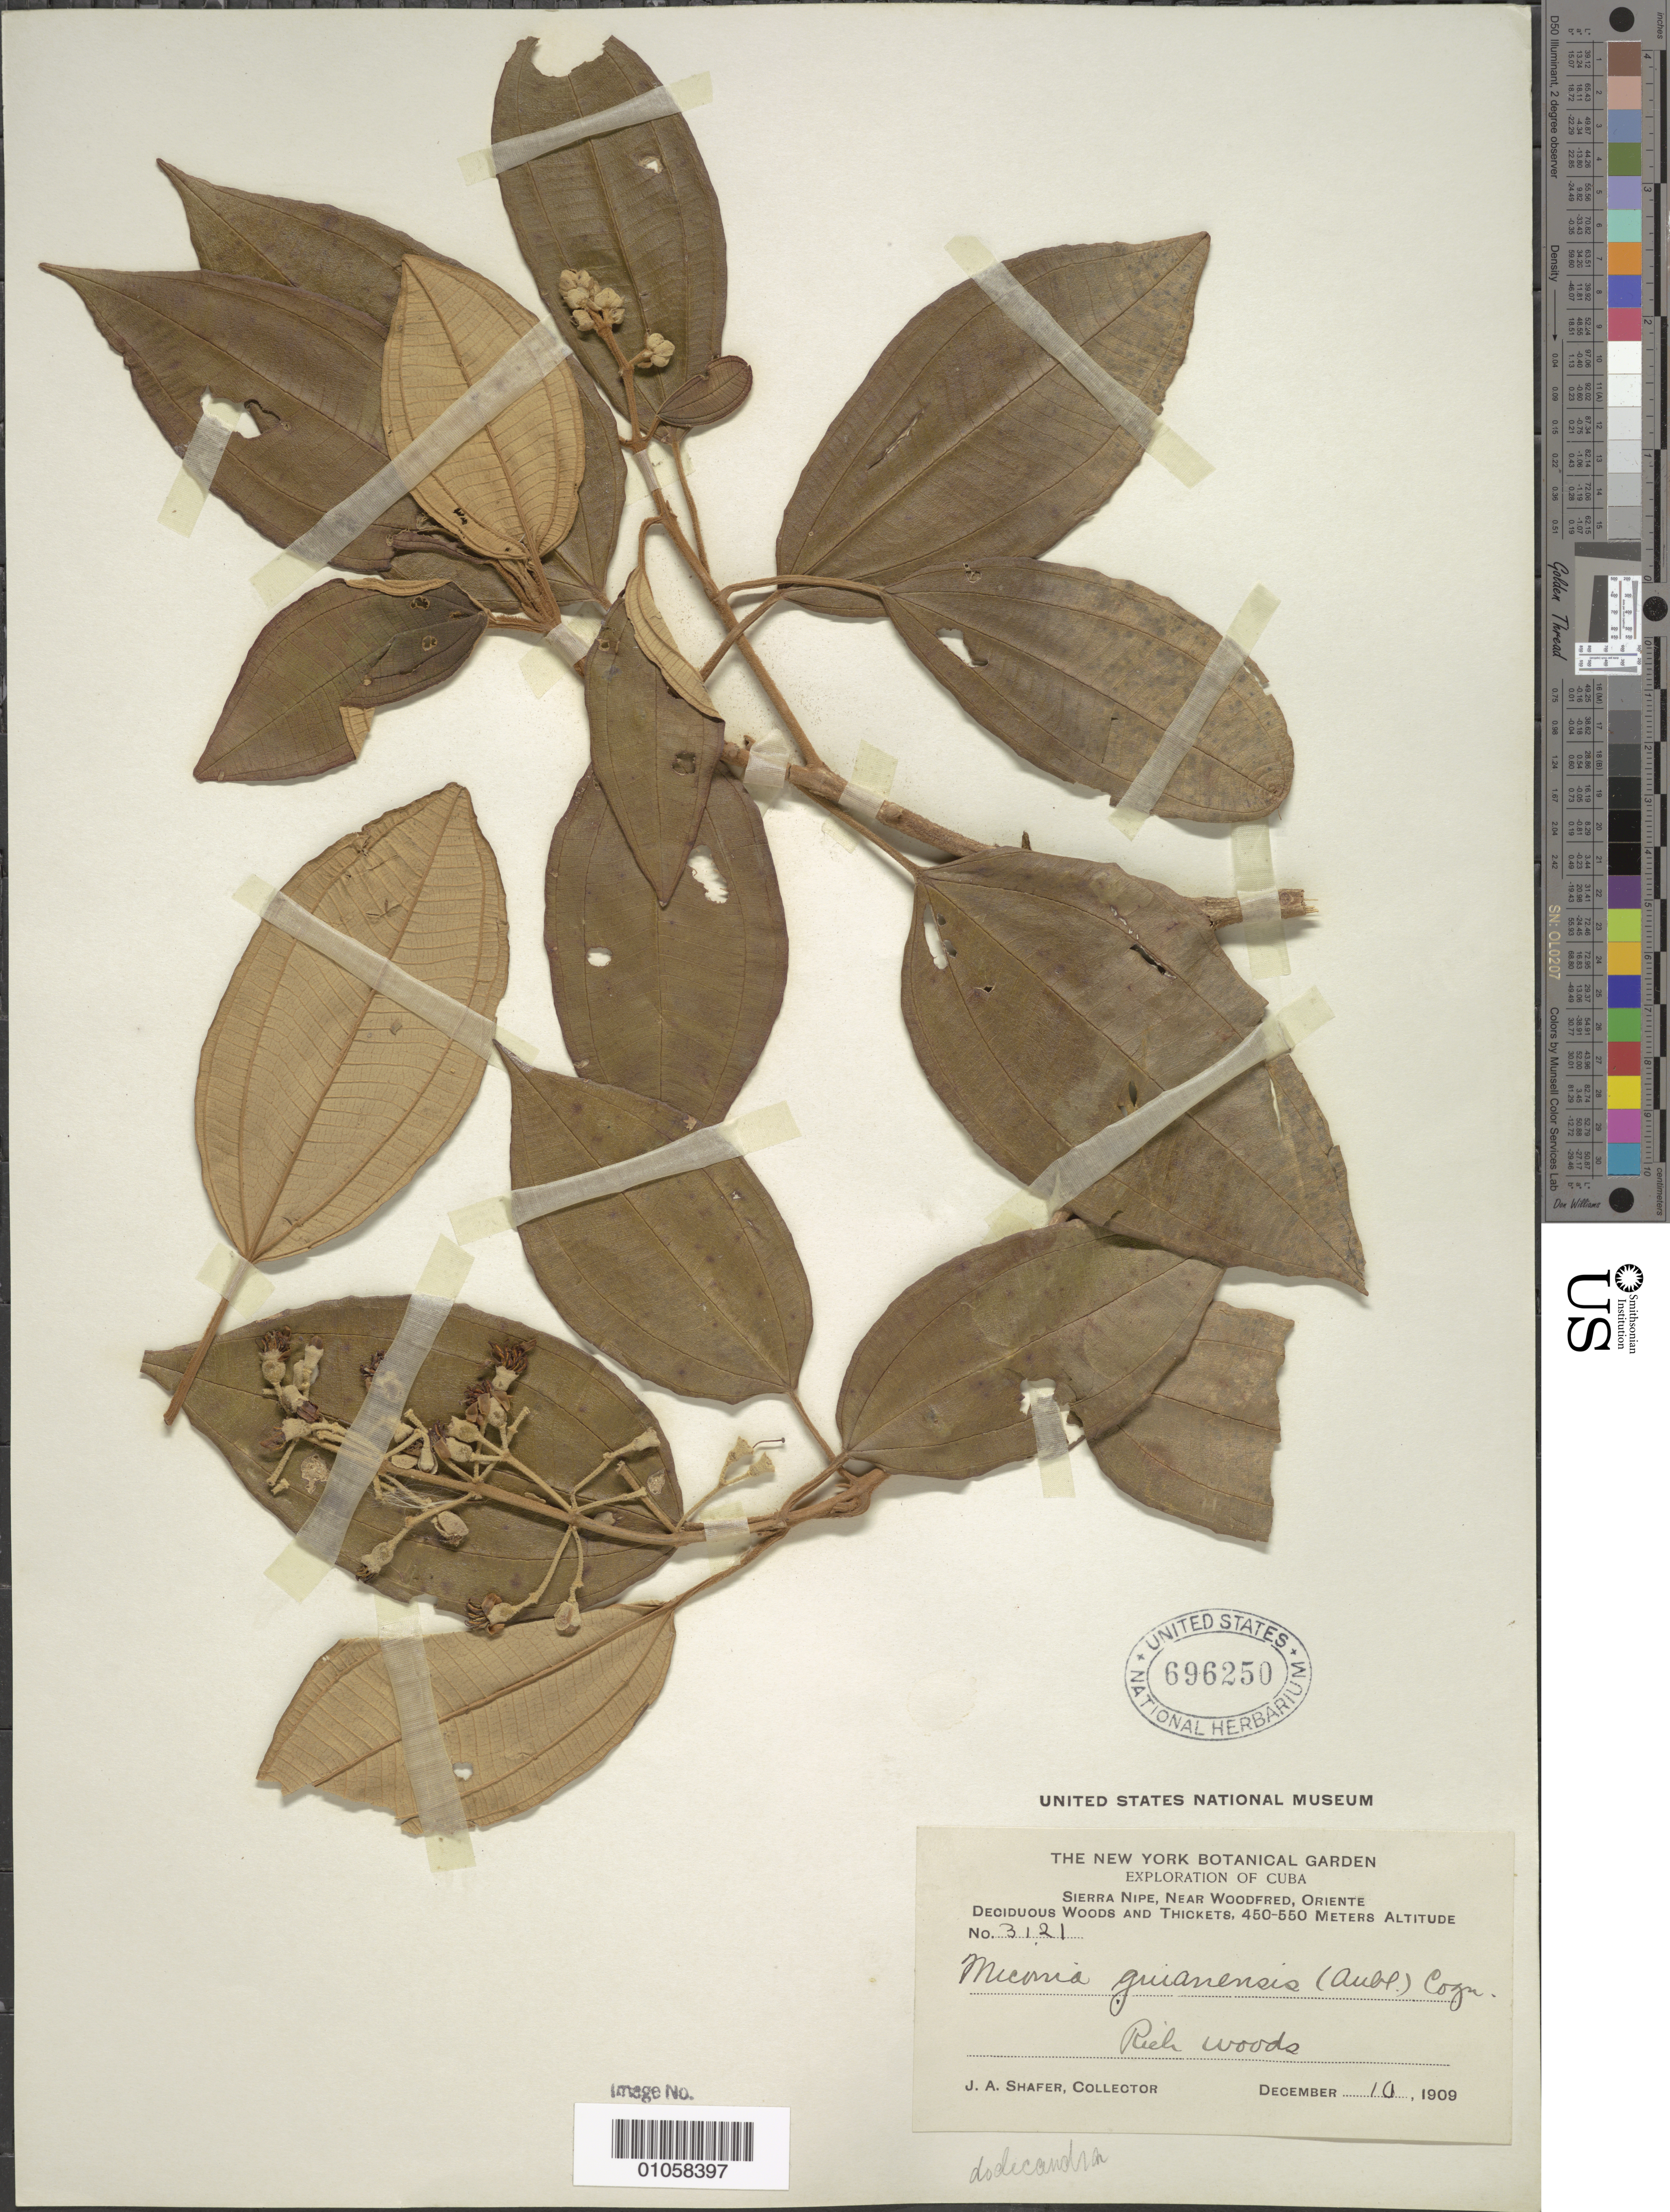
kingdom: Plantae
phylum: Tracheophyta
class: Magnoliopsida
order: Myrtales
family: Melastomataceae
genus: Miconia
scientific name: Miconia dodecandra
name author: Cogn.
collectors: J. A. Shafer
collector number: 3121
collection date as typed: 10 Dec 1909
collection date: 1909-12-10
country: Cuba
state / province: Holguín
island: Cuba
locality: Sierra de Nipe, near Woodfred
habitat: Deciduous woods and thickets; rich woods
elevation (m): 450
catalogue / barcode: US 696250